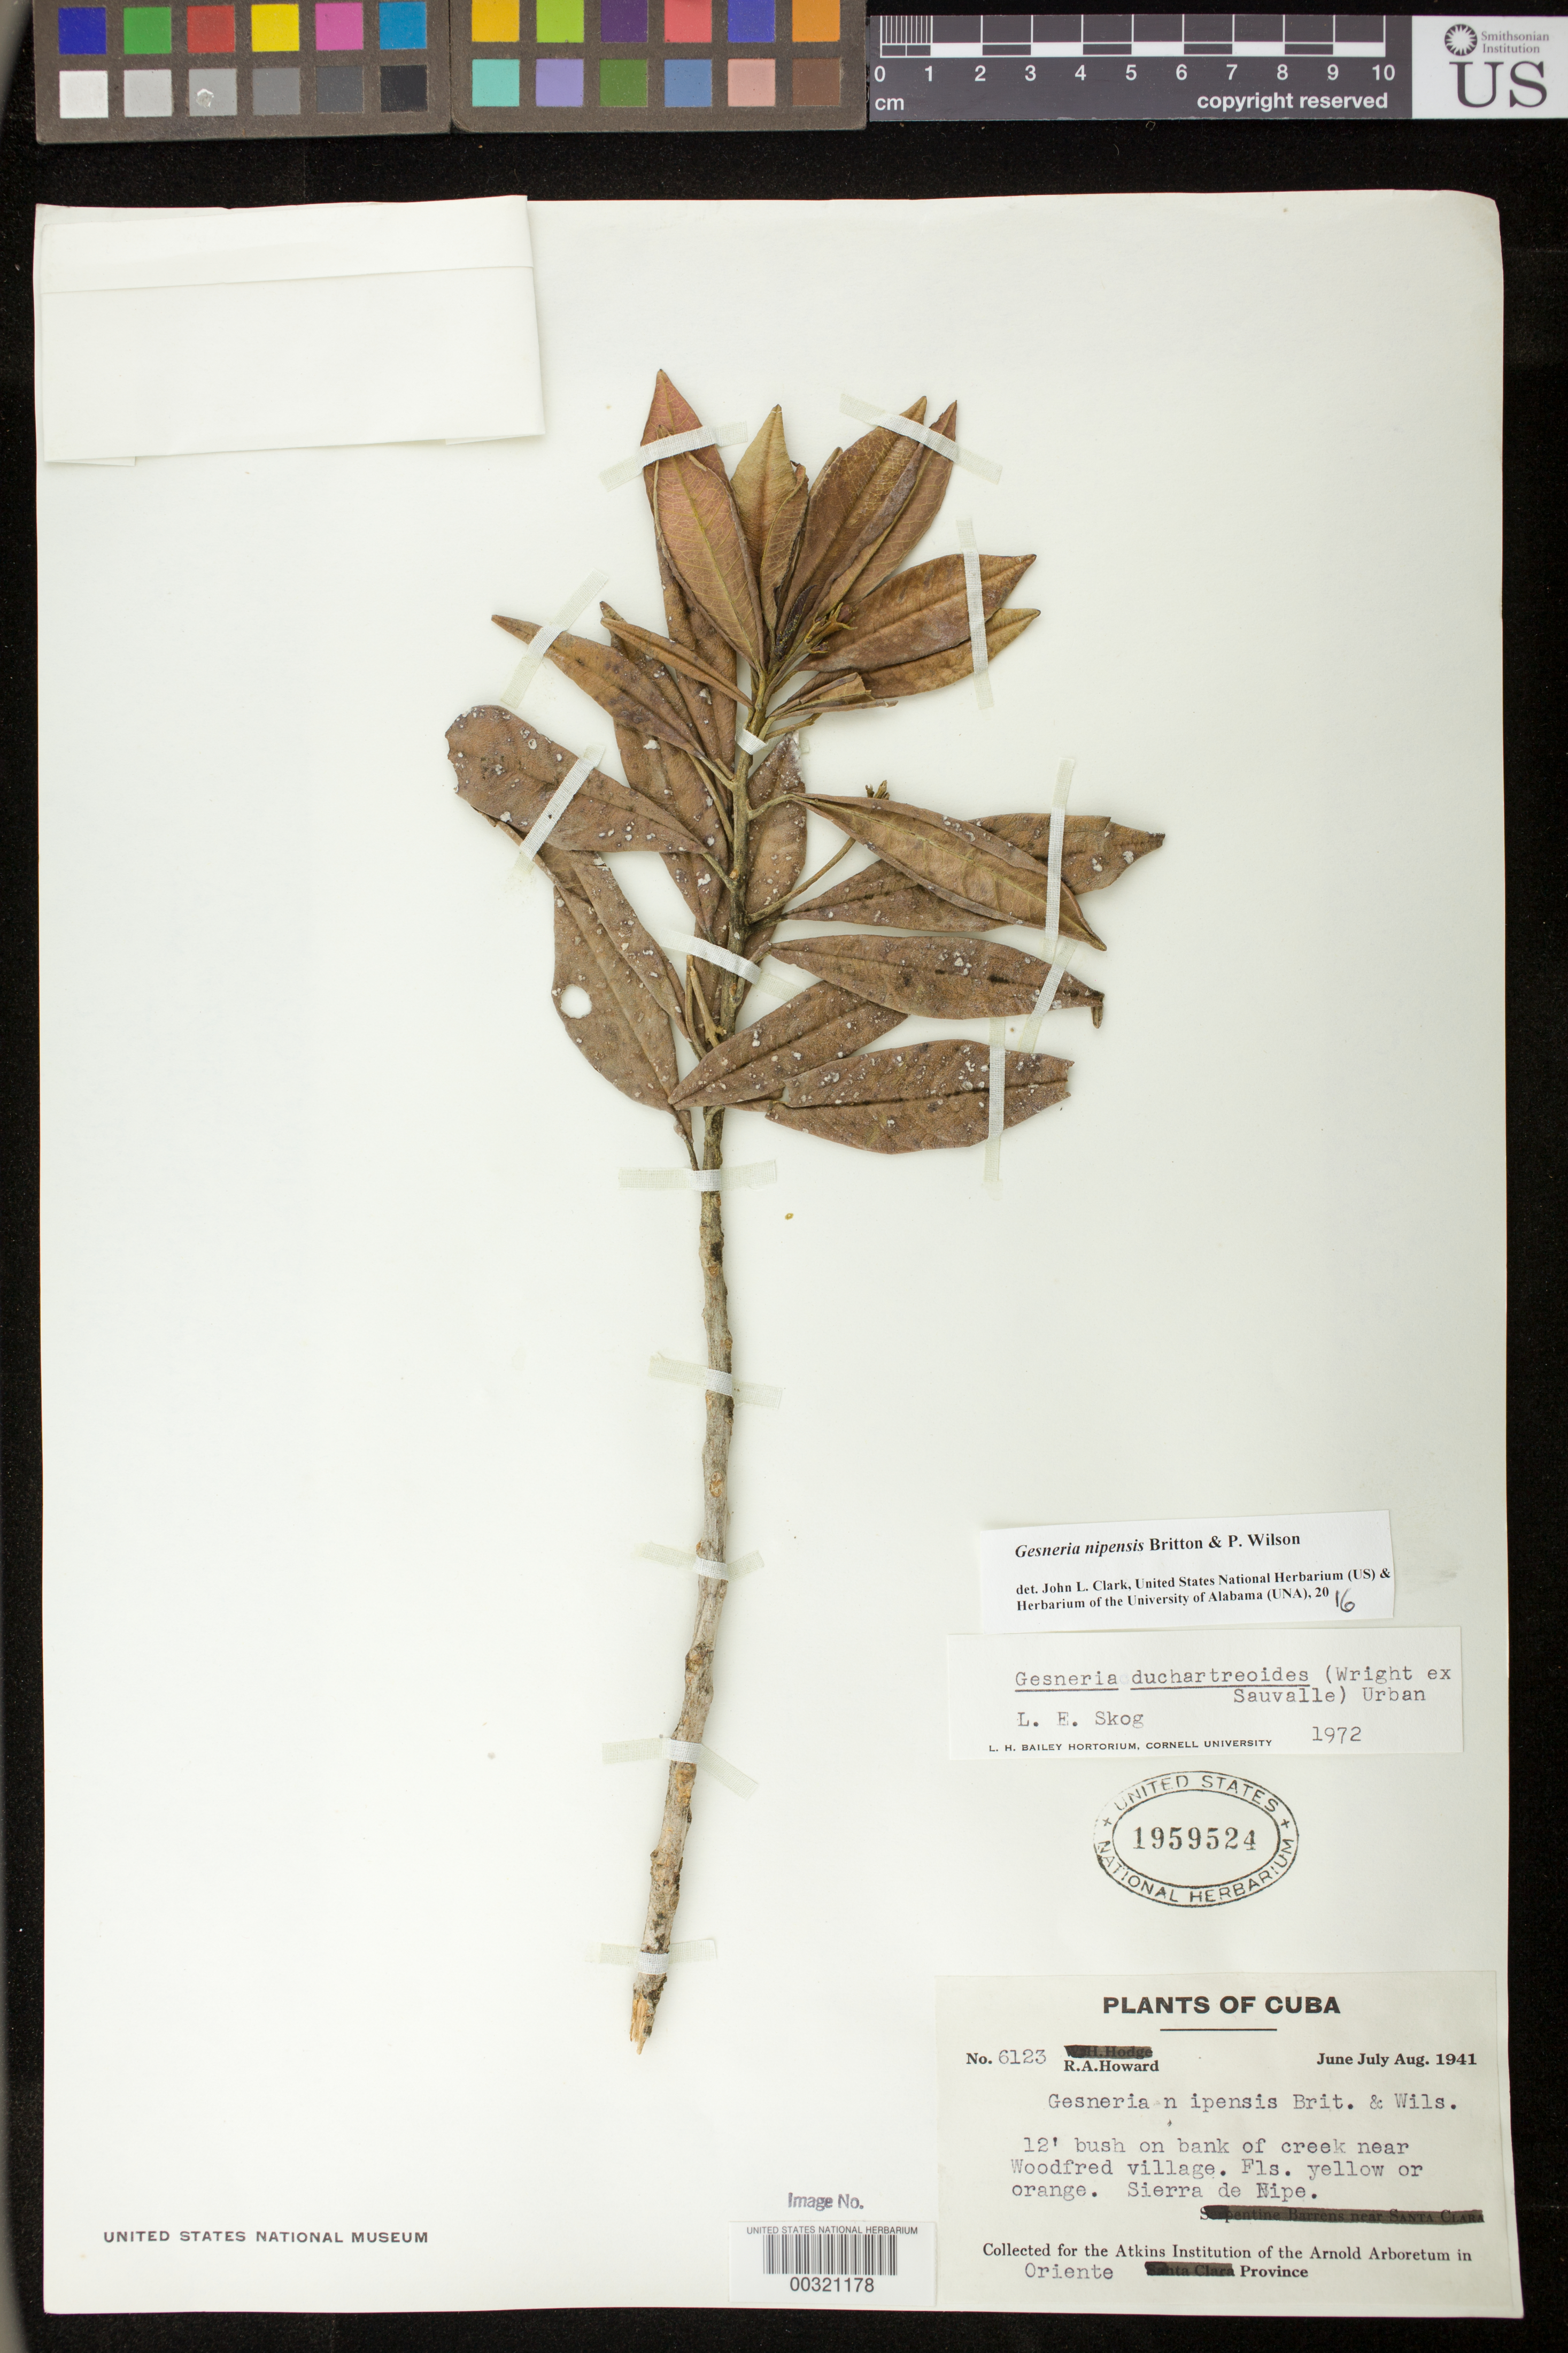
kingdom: Plantae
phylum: Tracheophyta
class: Magnoliopsida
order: Lamiales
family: Gesneriaceae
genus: Gesneria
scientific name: Gesneria nipensis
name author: Britton & P. Wilson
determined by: Clark, J. L., (SEL), The Marie Selby Botanical Garden (UNITED STATES)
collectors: R. A. Howard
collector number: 6123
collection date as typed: Jun-Aug 1941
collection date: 1941-06/1941-08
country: Cuba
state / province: Oriente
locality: Near Woodfred village, Sierra de Nipe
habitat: Bank of creek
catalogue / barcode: US 1959524